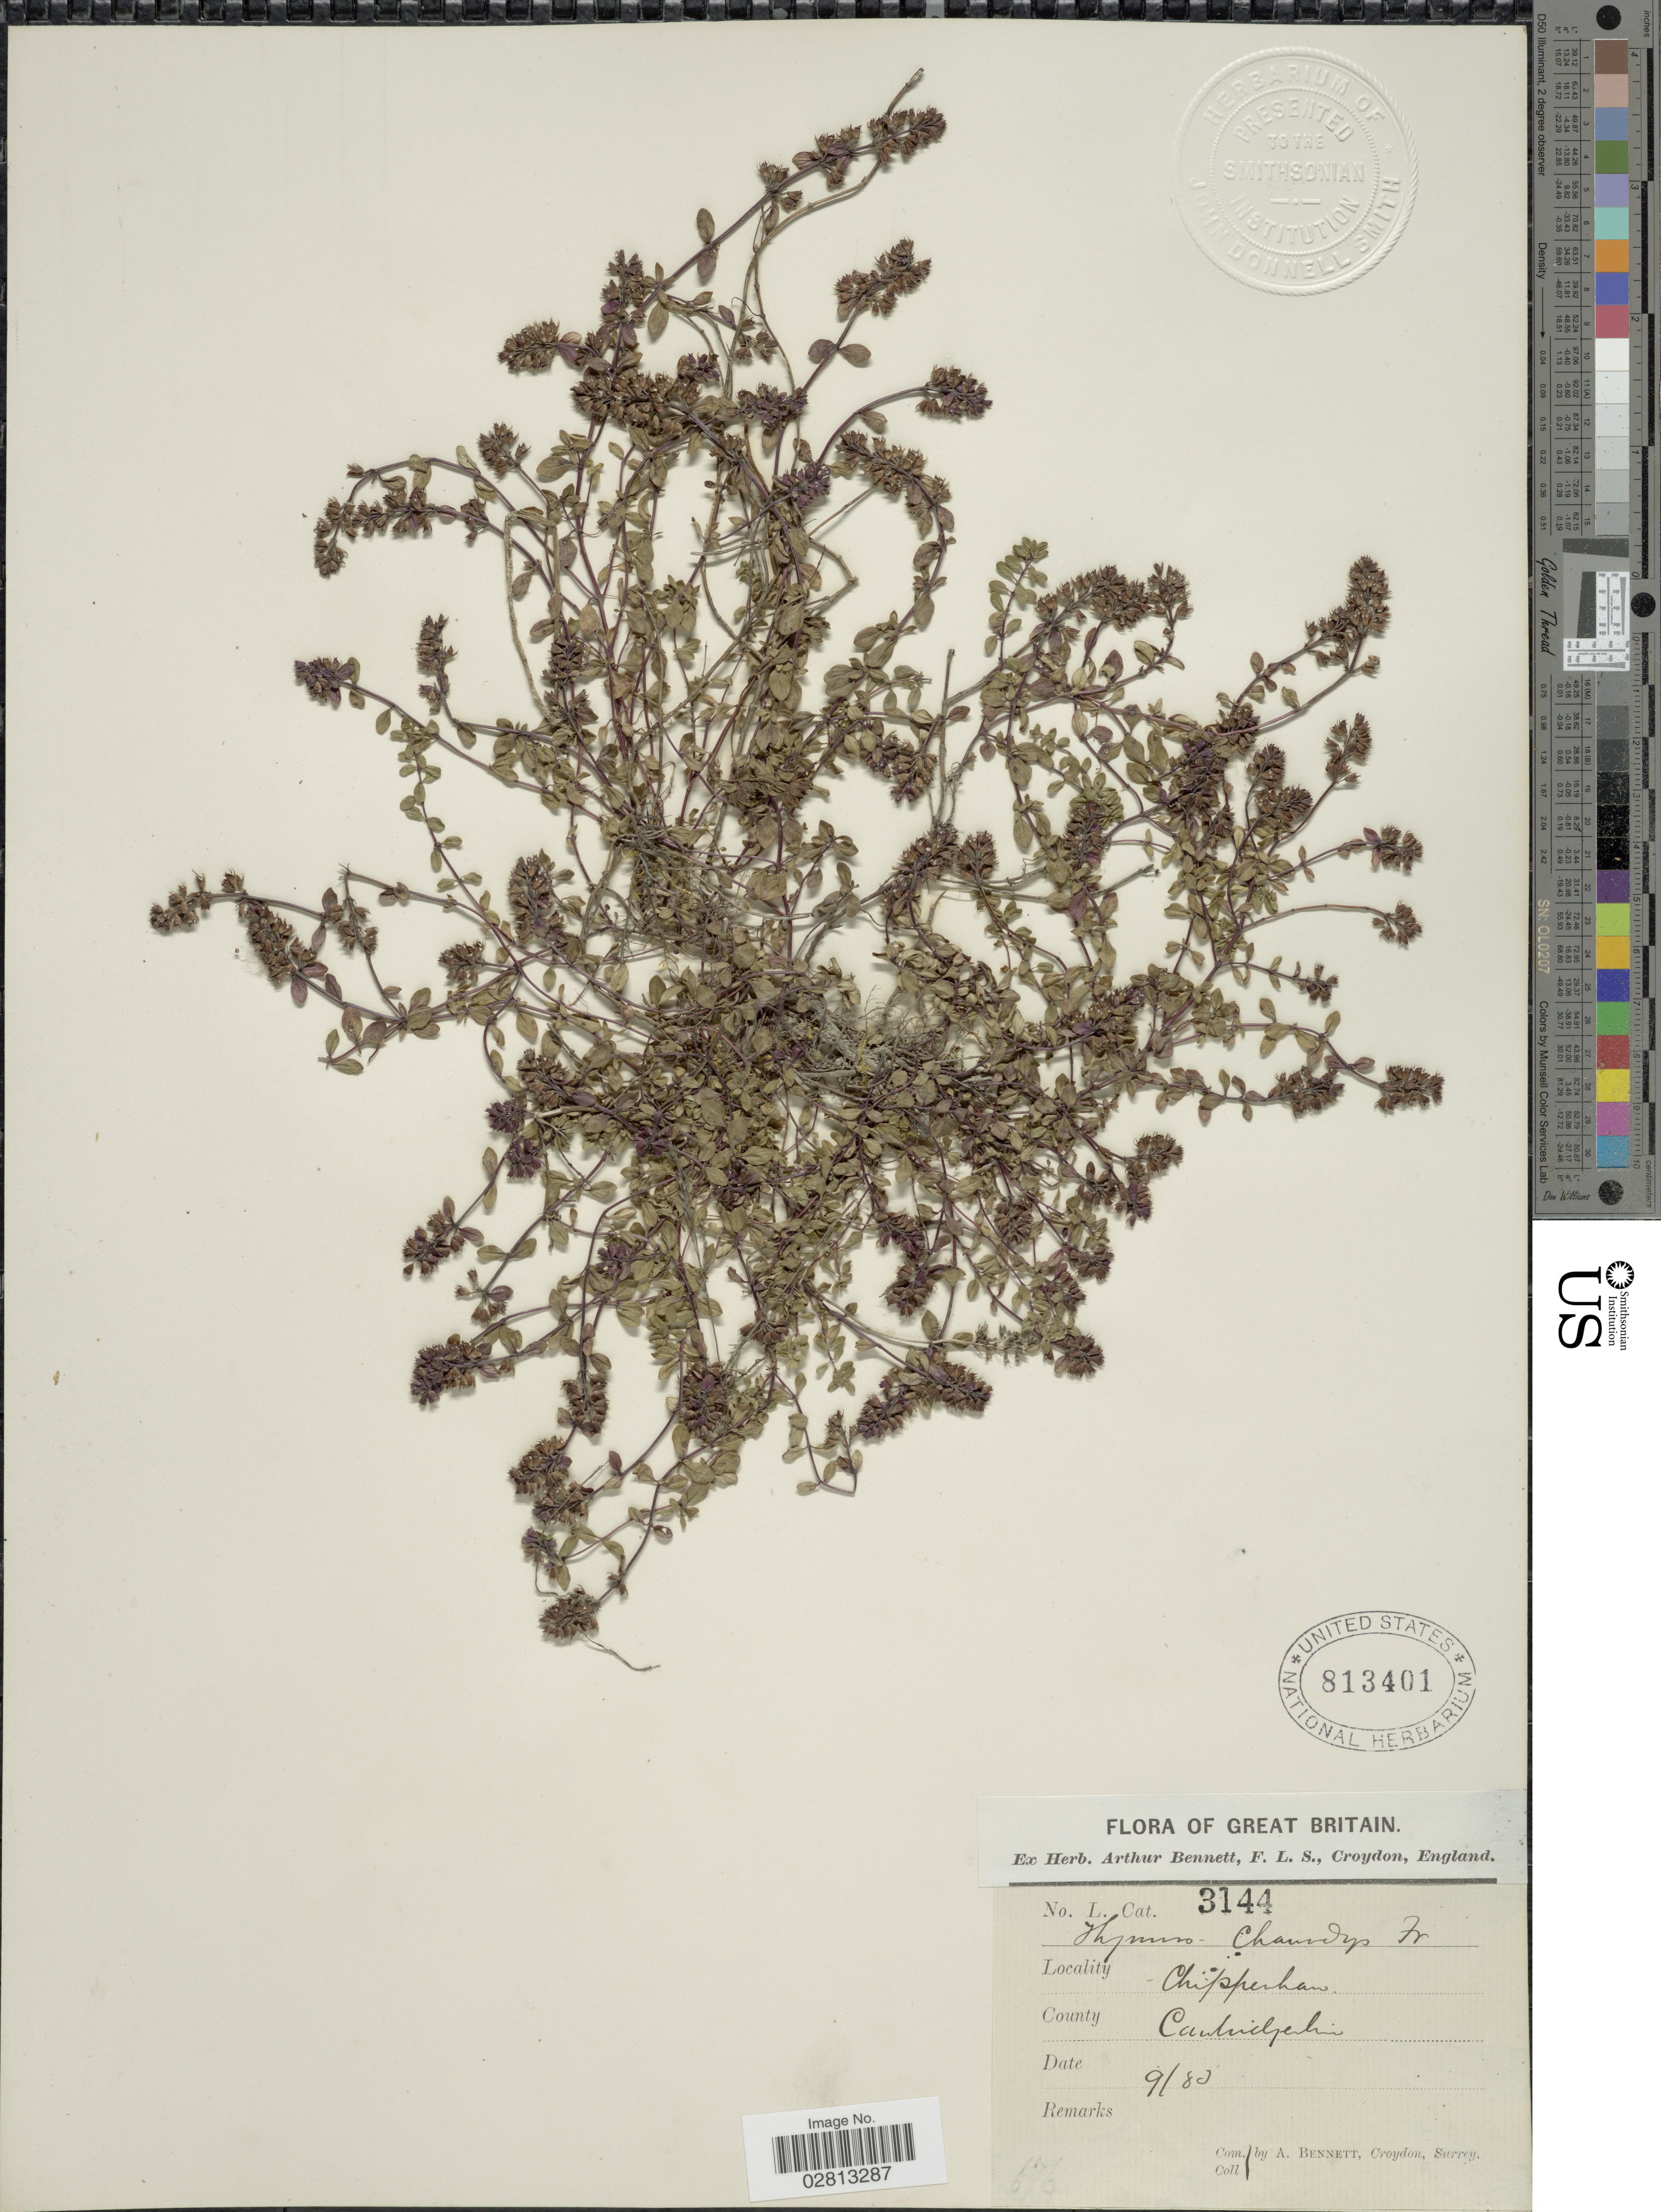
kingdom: Plantae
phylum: Tracheophyta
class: Magnoliopsida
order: Lamiales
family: Lamiaceae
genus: Thymus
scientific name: Thymus chamaedrys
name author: Fr.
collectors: A. Bennett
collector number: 676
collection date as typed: Transcribed d/m/y: /9/80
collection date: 1880-09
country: United Kingdom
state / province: England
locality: Great Britain, Chippenham , County Cambridgeshire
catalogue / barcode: US 813401